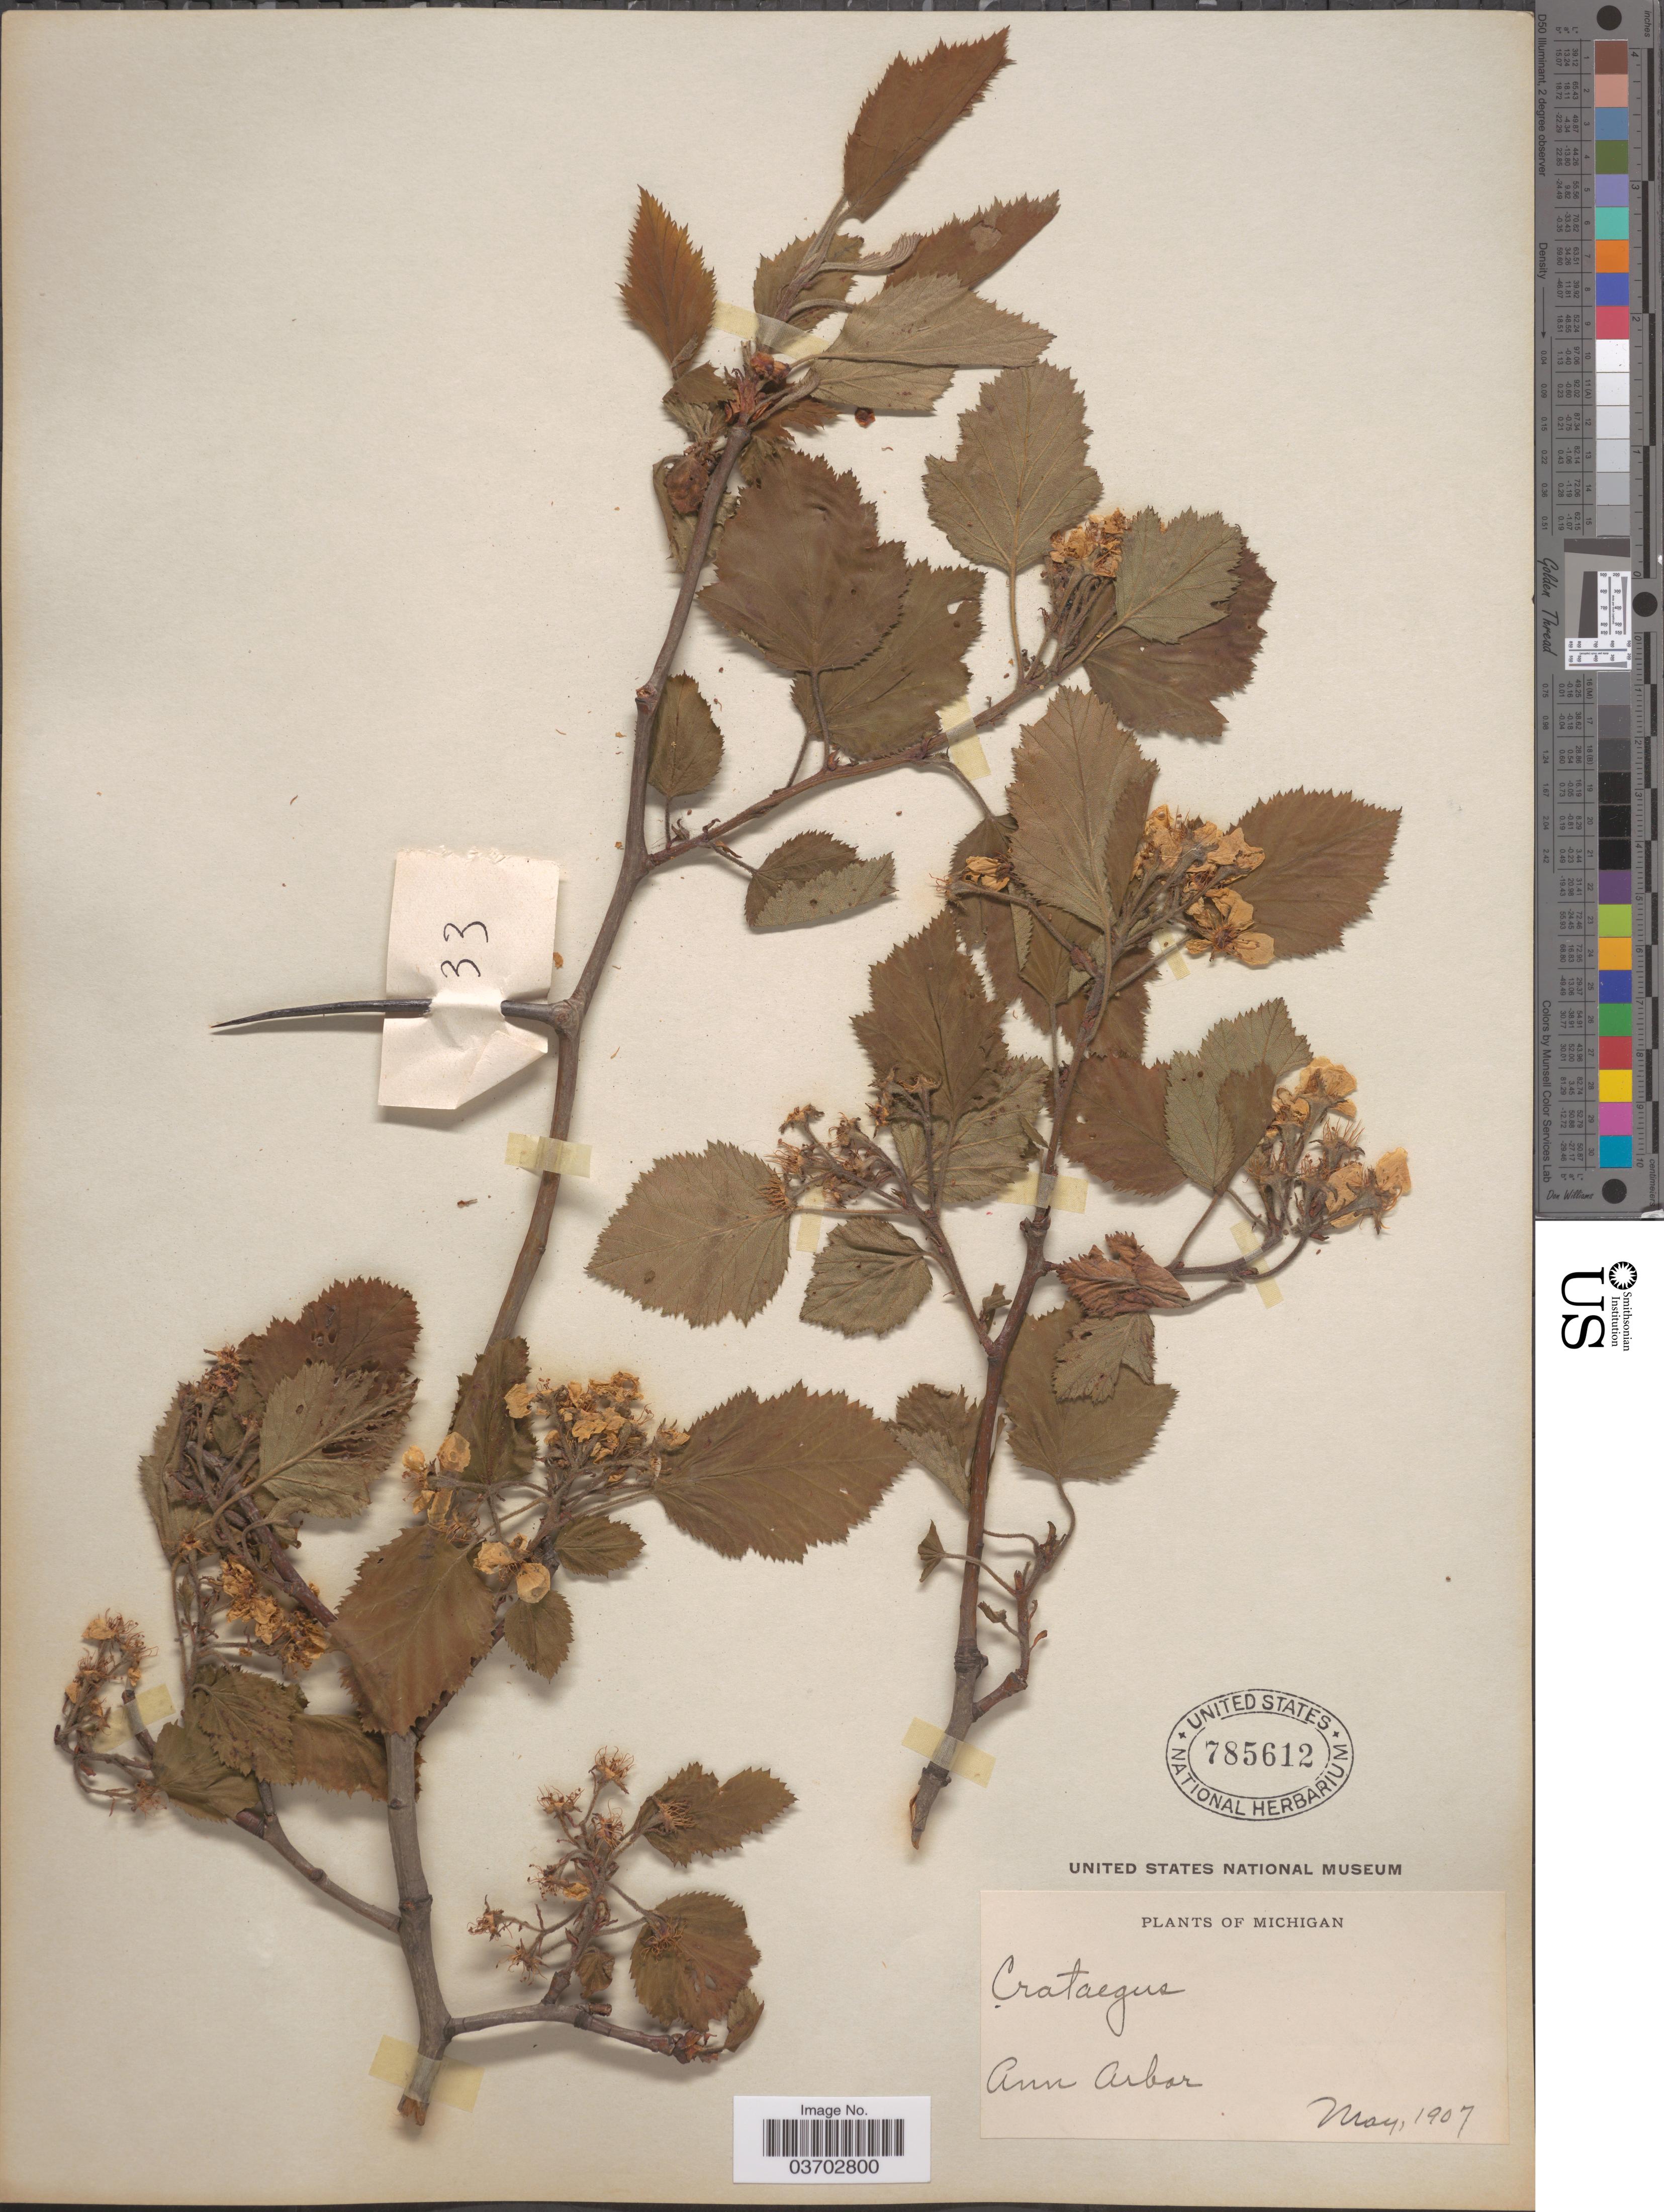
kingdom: Plantae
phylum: Tracheophyta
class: Magnoliopsida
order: Rosales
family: Rosaceae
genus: Crataegus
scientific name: Crataegus sp.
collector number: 33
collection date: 1907-05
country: United States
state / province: Michigan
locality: Ann Arbor.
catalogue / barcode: US 785612